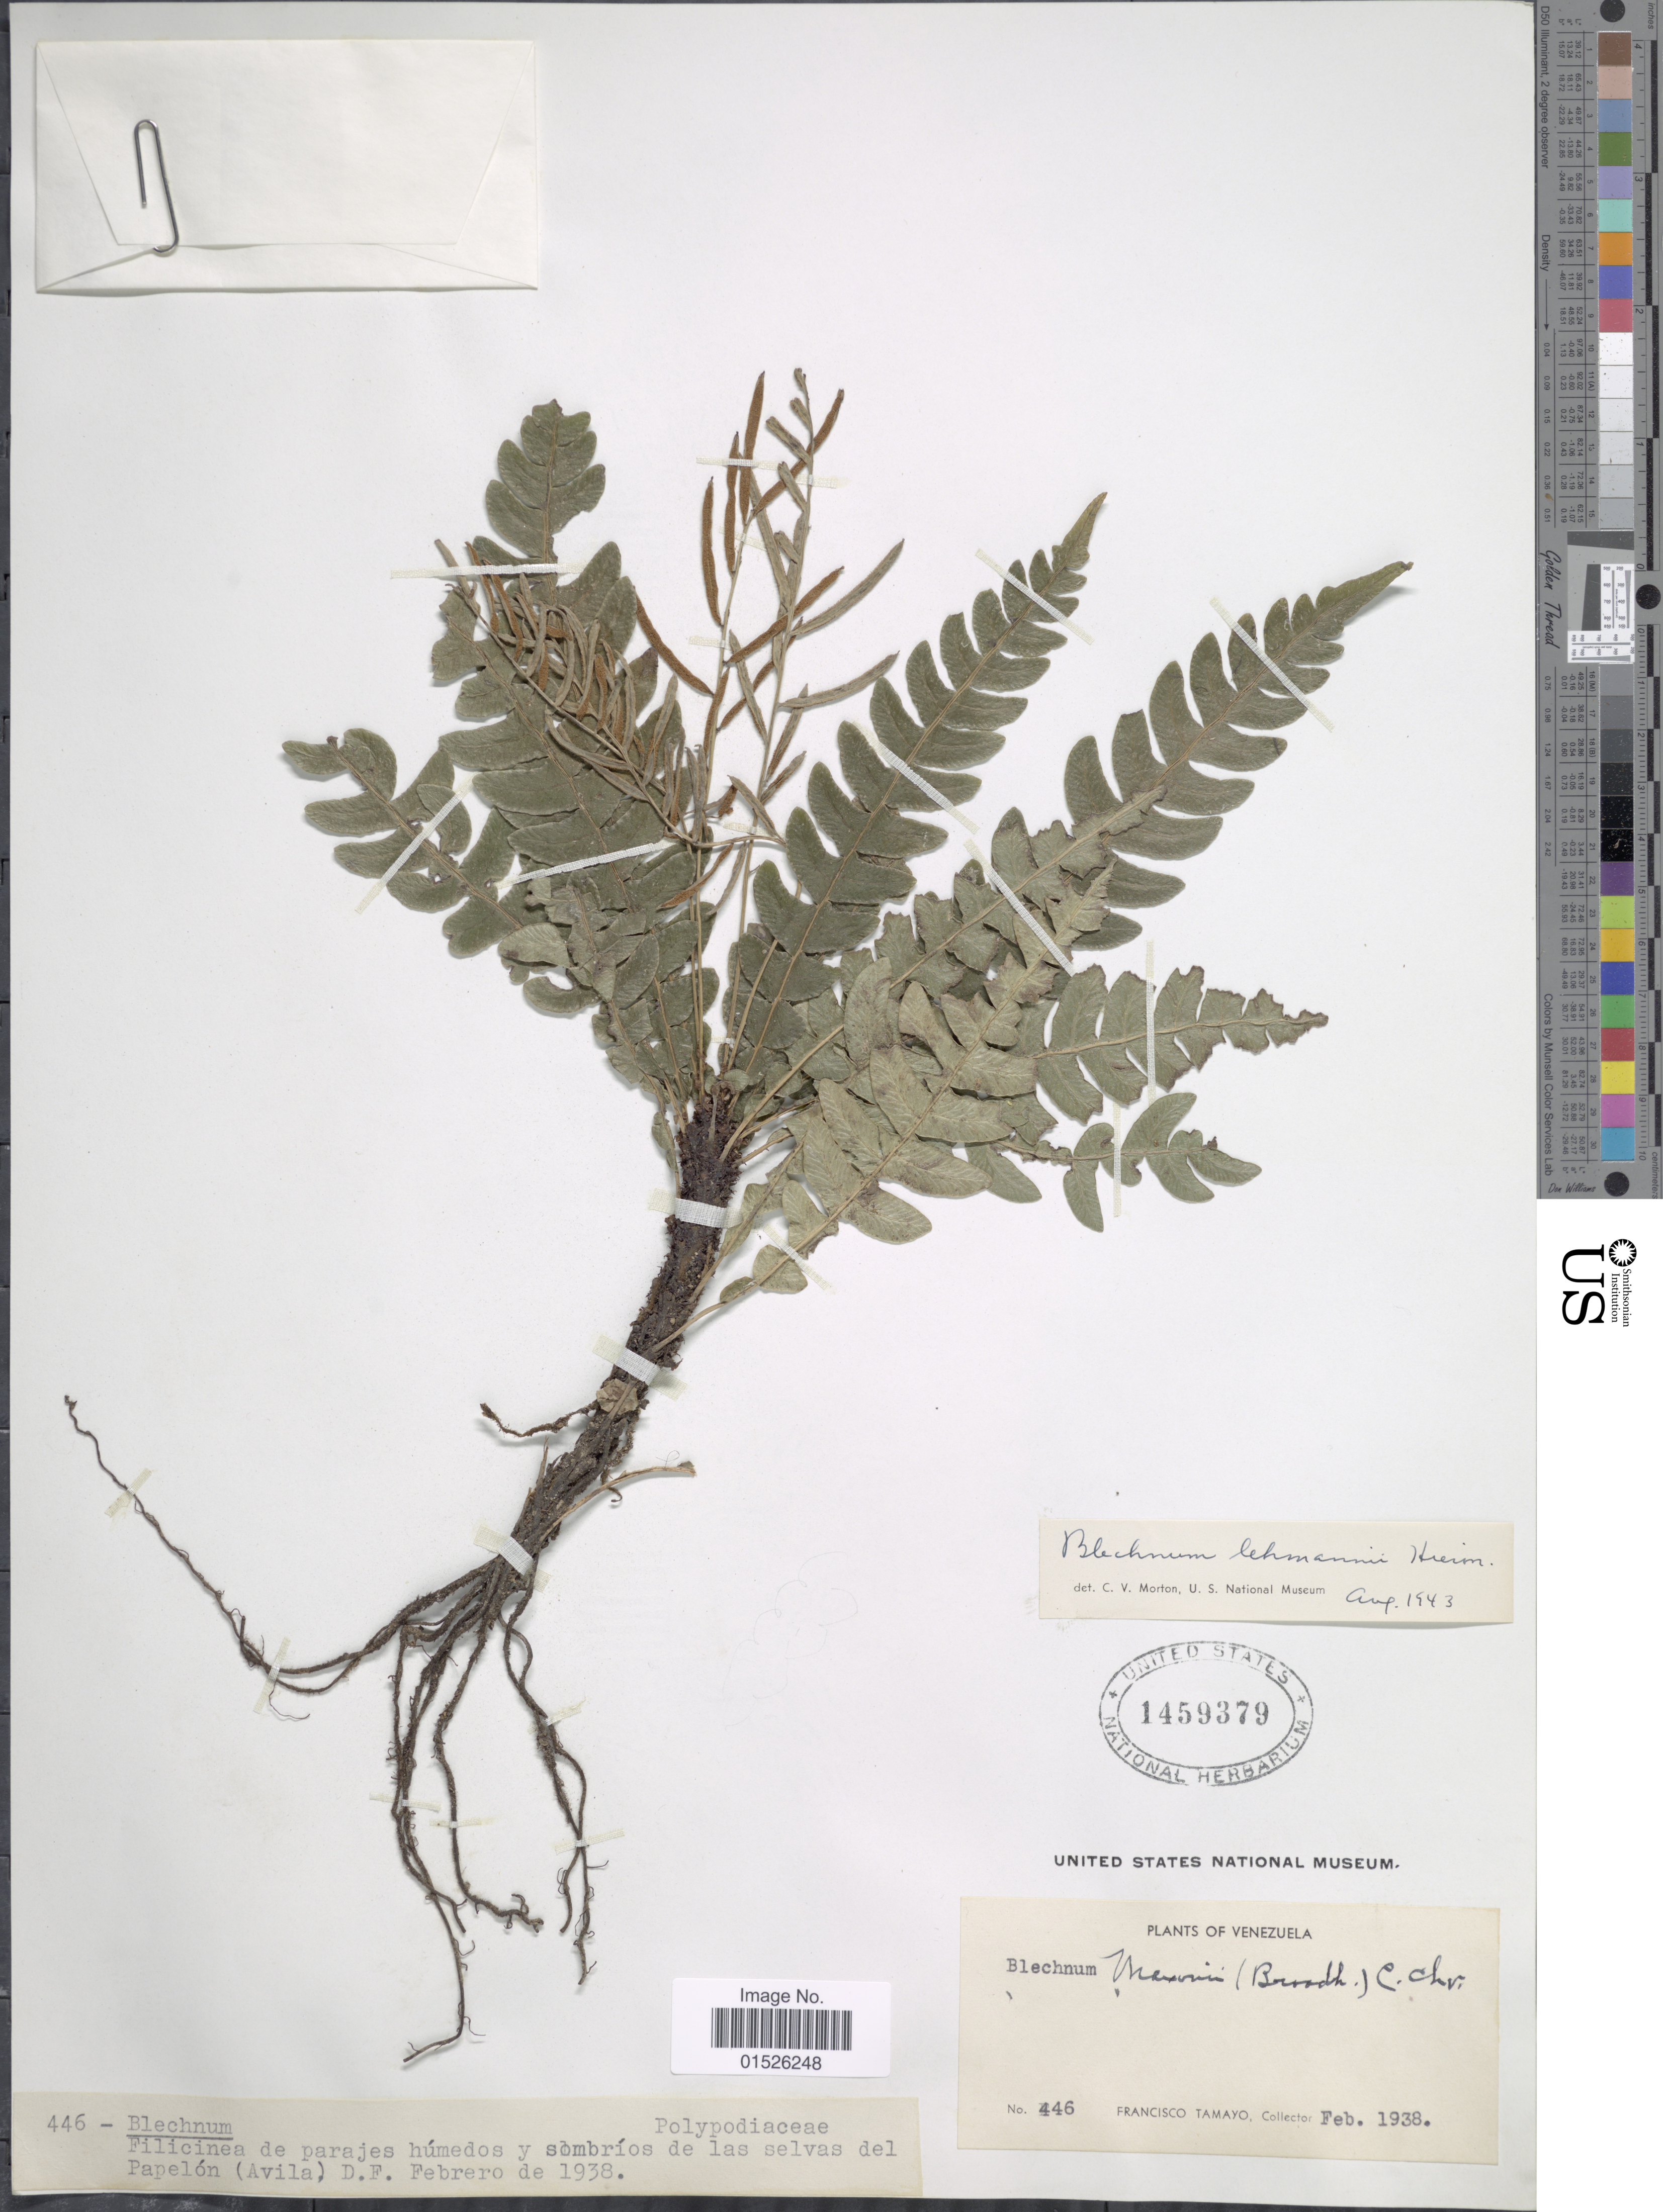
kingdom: Plantae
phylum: Tracheophyta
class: Polypodiopsida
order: Polypodiales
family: Blechnaceae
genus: Blechnum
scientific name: Blechnum lehmannii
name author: Hieron.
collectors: F. Tamayo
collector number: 446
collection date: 1938-02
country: Venezuela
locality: Venezuela, Filicinea de parajas humedos y sombrios de las slevas del Papelon (Avila). D.F.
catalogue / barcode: US 1459379